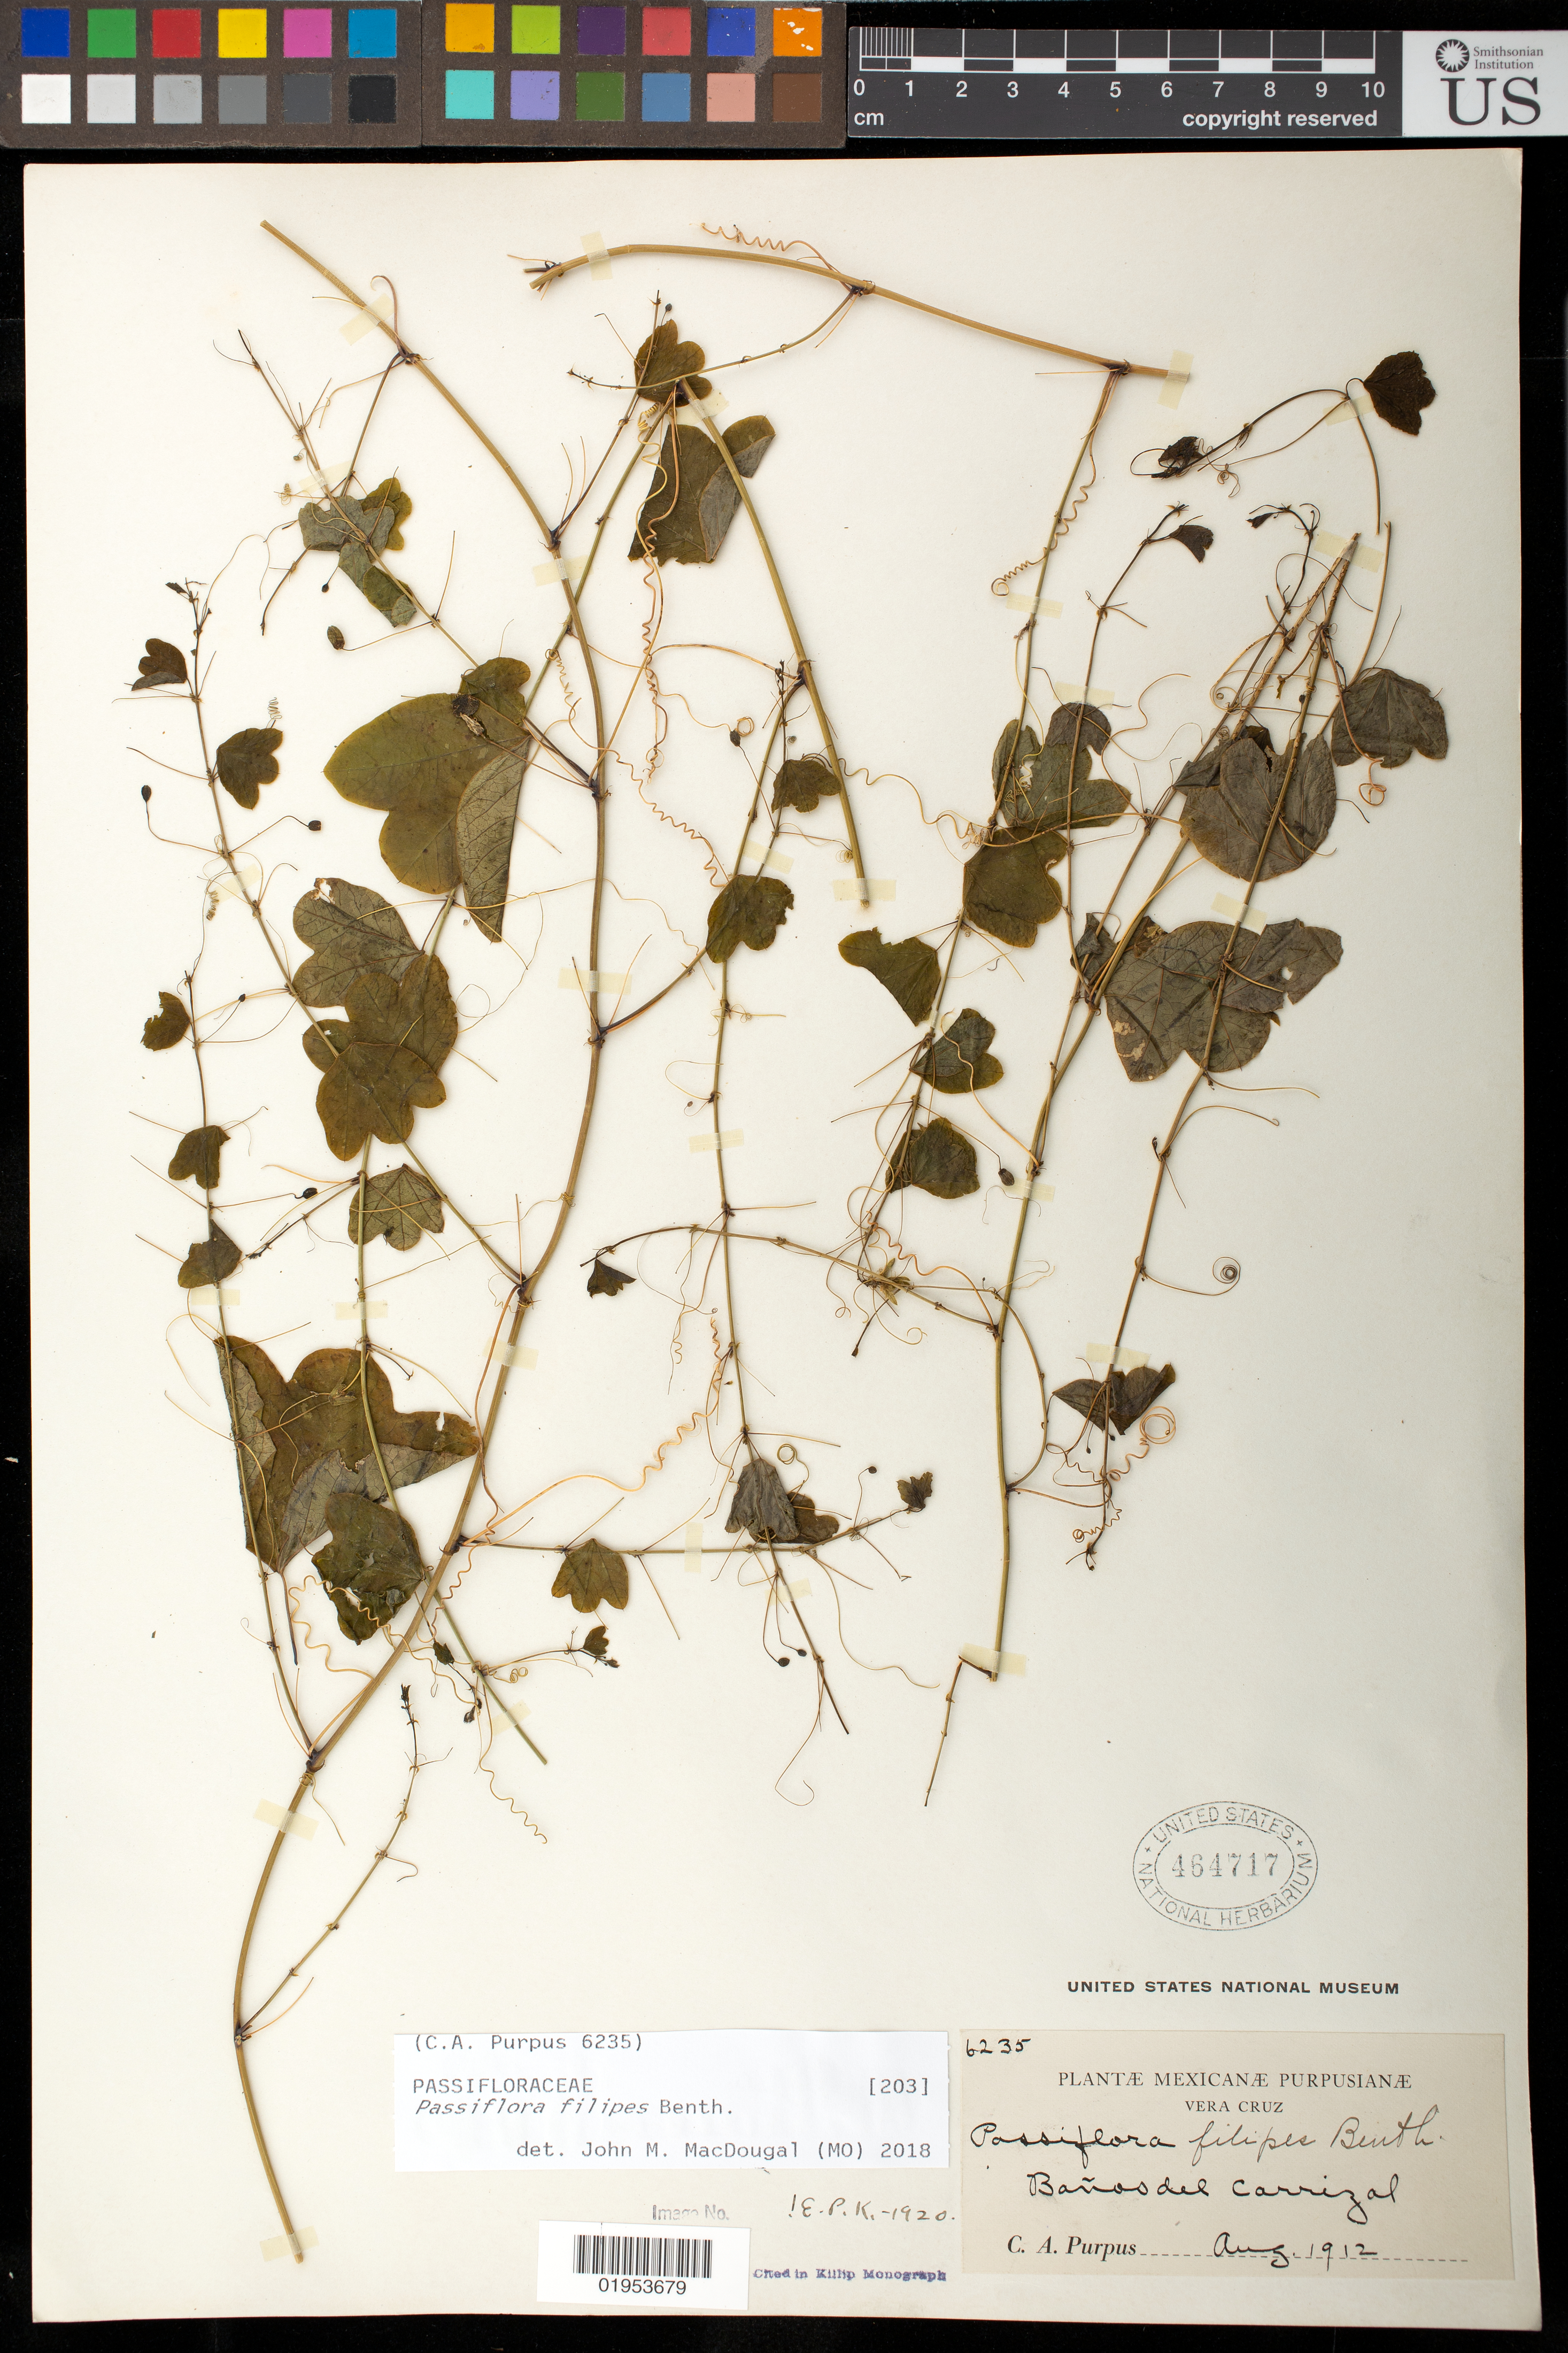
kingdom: Plantae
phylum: Tracheophyta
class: Magnoliopsida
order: Malpighiales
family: Passifloraceae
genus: Passiflora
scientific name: Passiflora filipes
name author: Benth.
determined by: MacDougal, John M.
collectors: C. A. Purpus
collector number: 6235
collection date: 1912-08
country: Mexico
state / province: Veracruz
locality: Baños del Carrizal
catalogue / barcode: US 464717